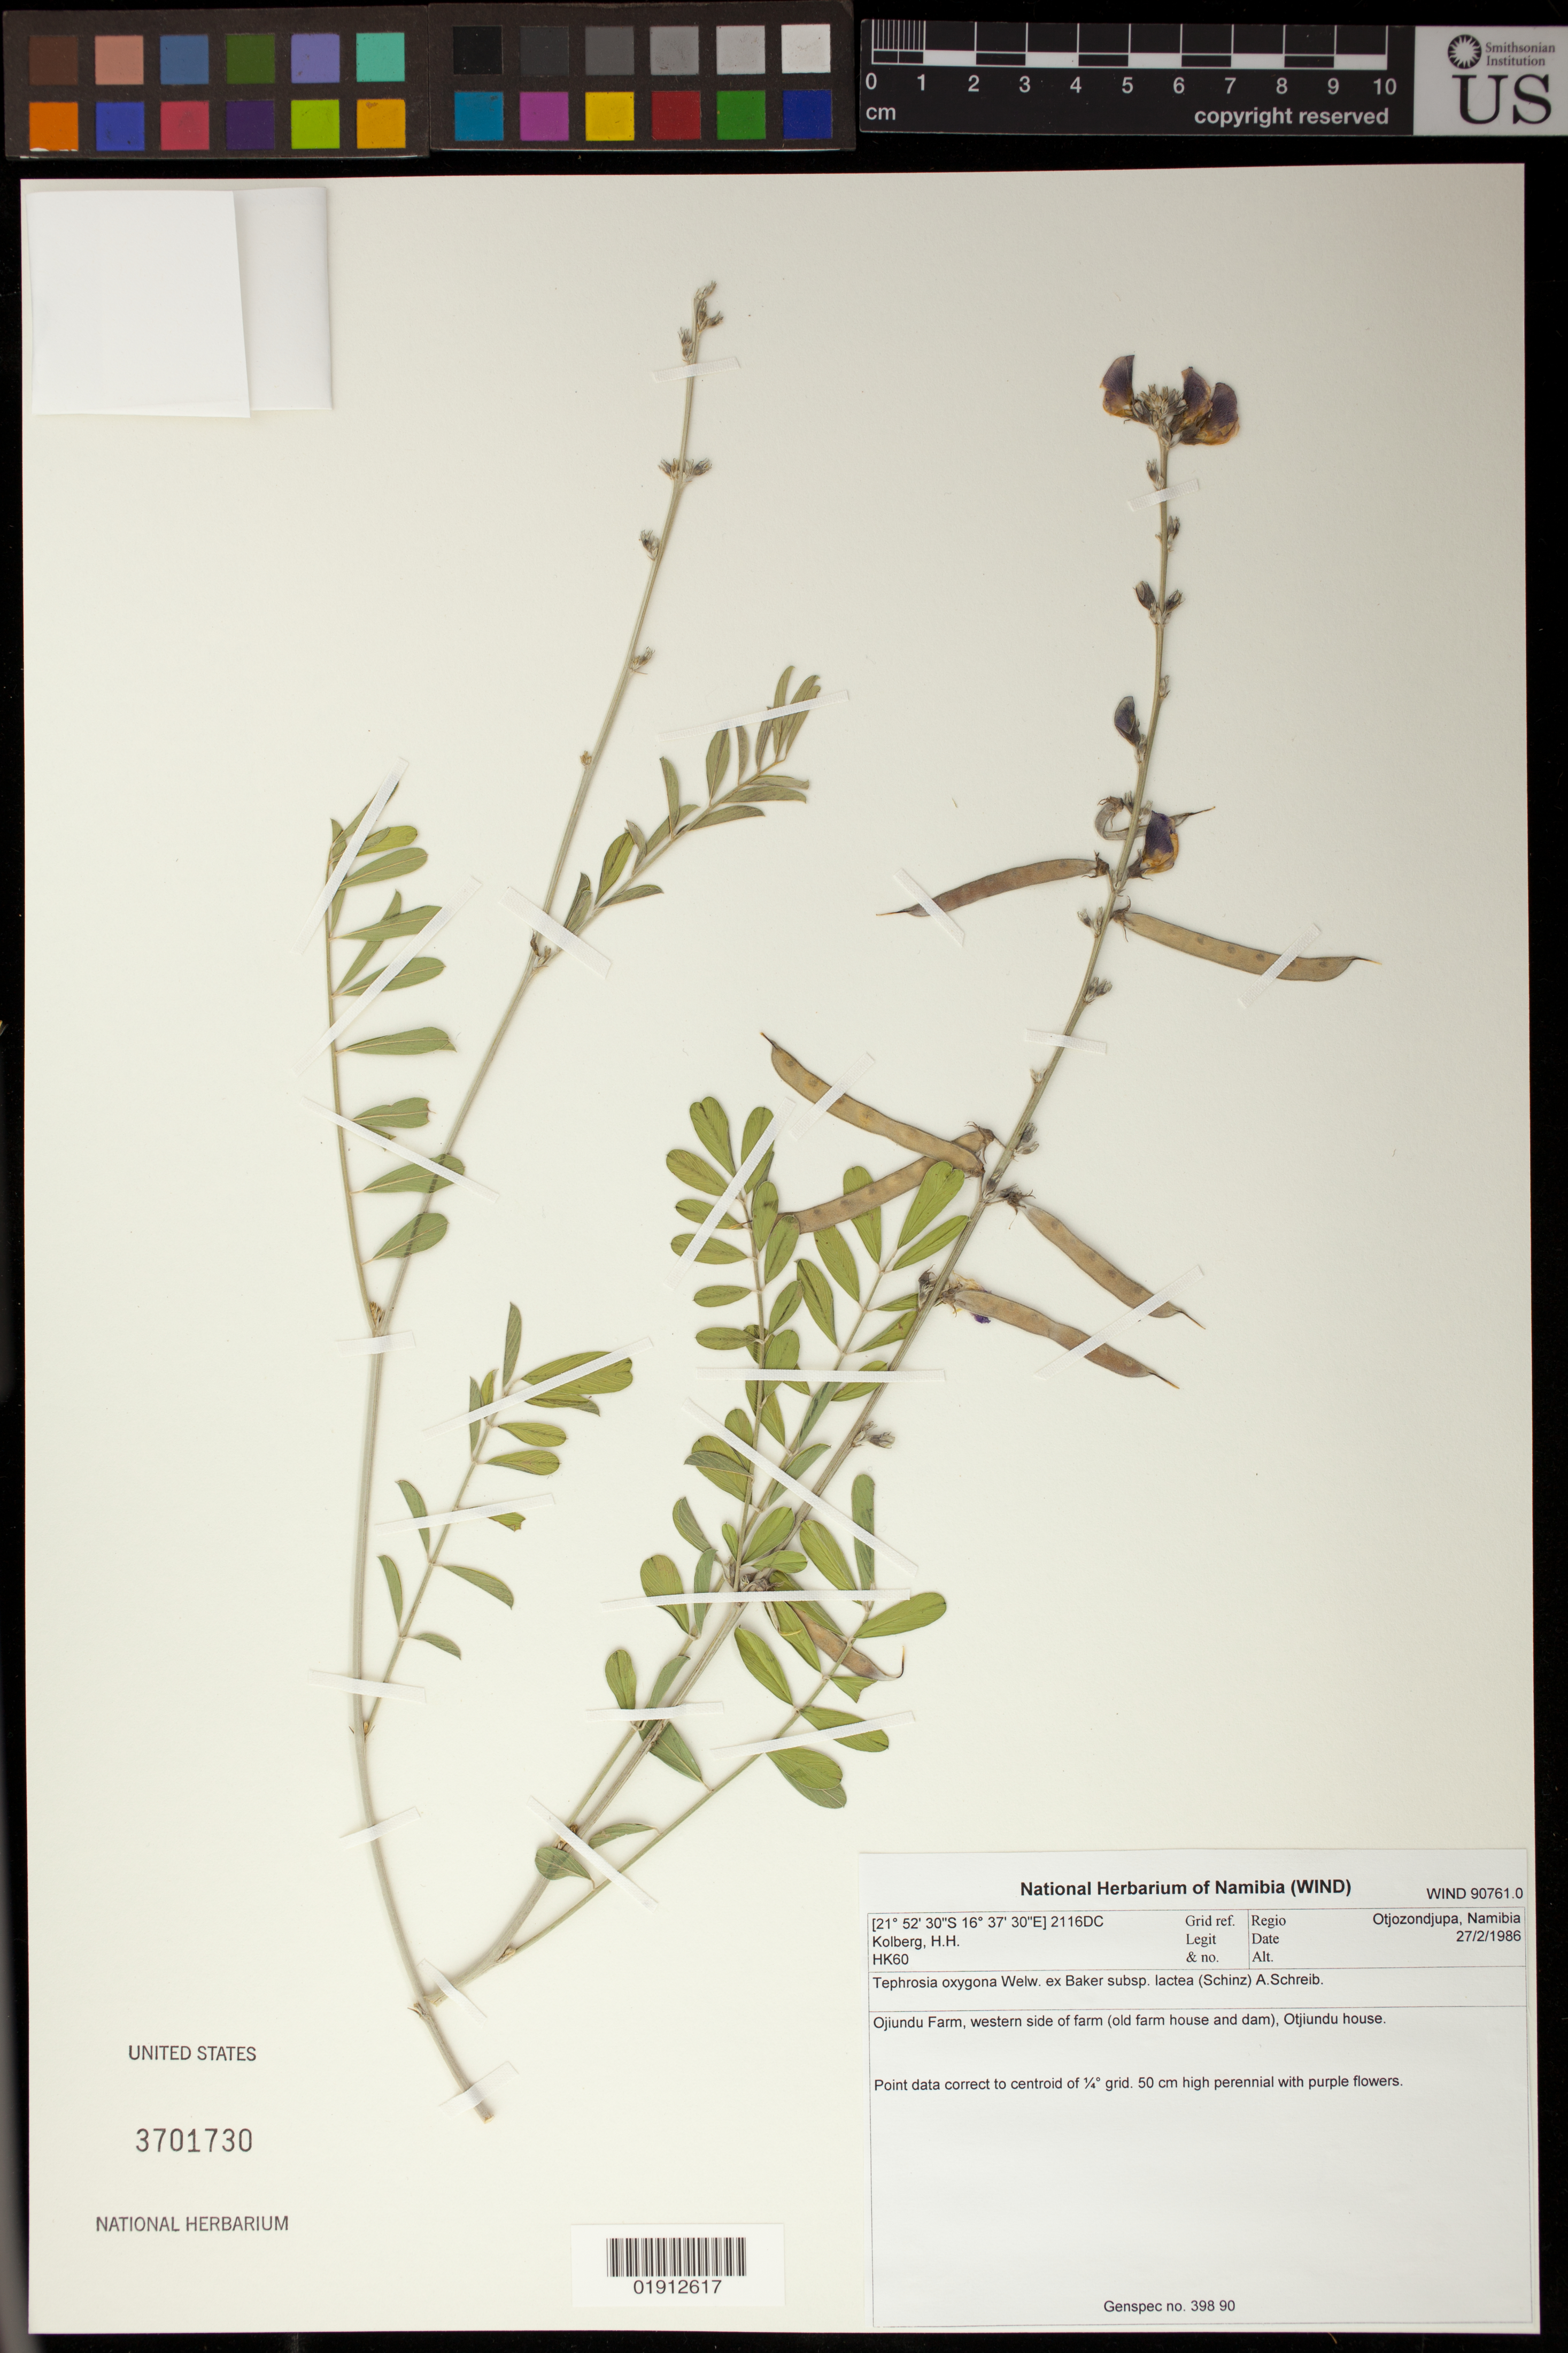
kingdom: Plantae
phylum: Tracheophyta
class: Magnoliopsida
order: Fabales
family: Fabaceae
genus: Tephrosia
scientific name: Tephrosia oxygona subsp. lactea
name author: (Schinz) A. Schreib.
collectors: H. H. Kolberg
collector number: HK60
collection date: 1986-02-27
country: Namibia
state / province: Otjozondjupa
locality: Ojiundu Farm, western side of farm (old farm house and dam), Otjiundu house.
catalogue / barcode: US 3701730